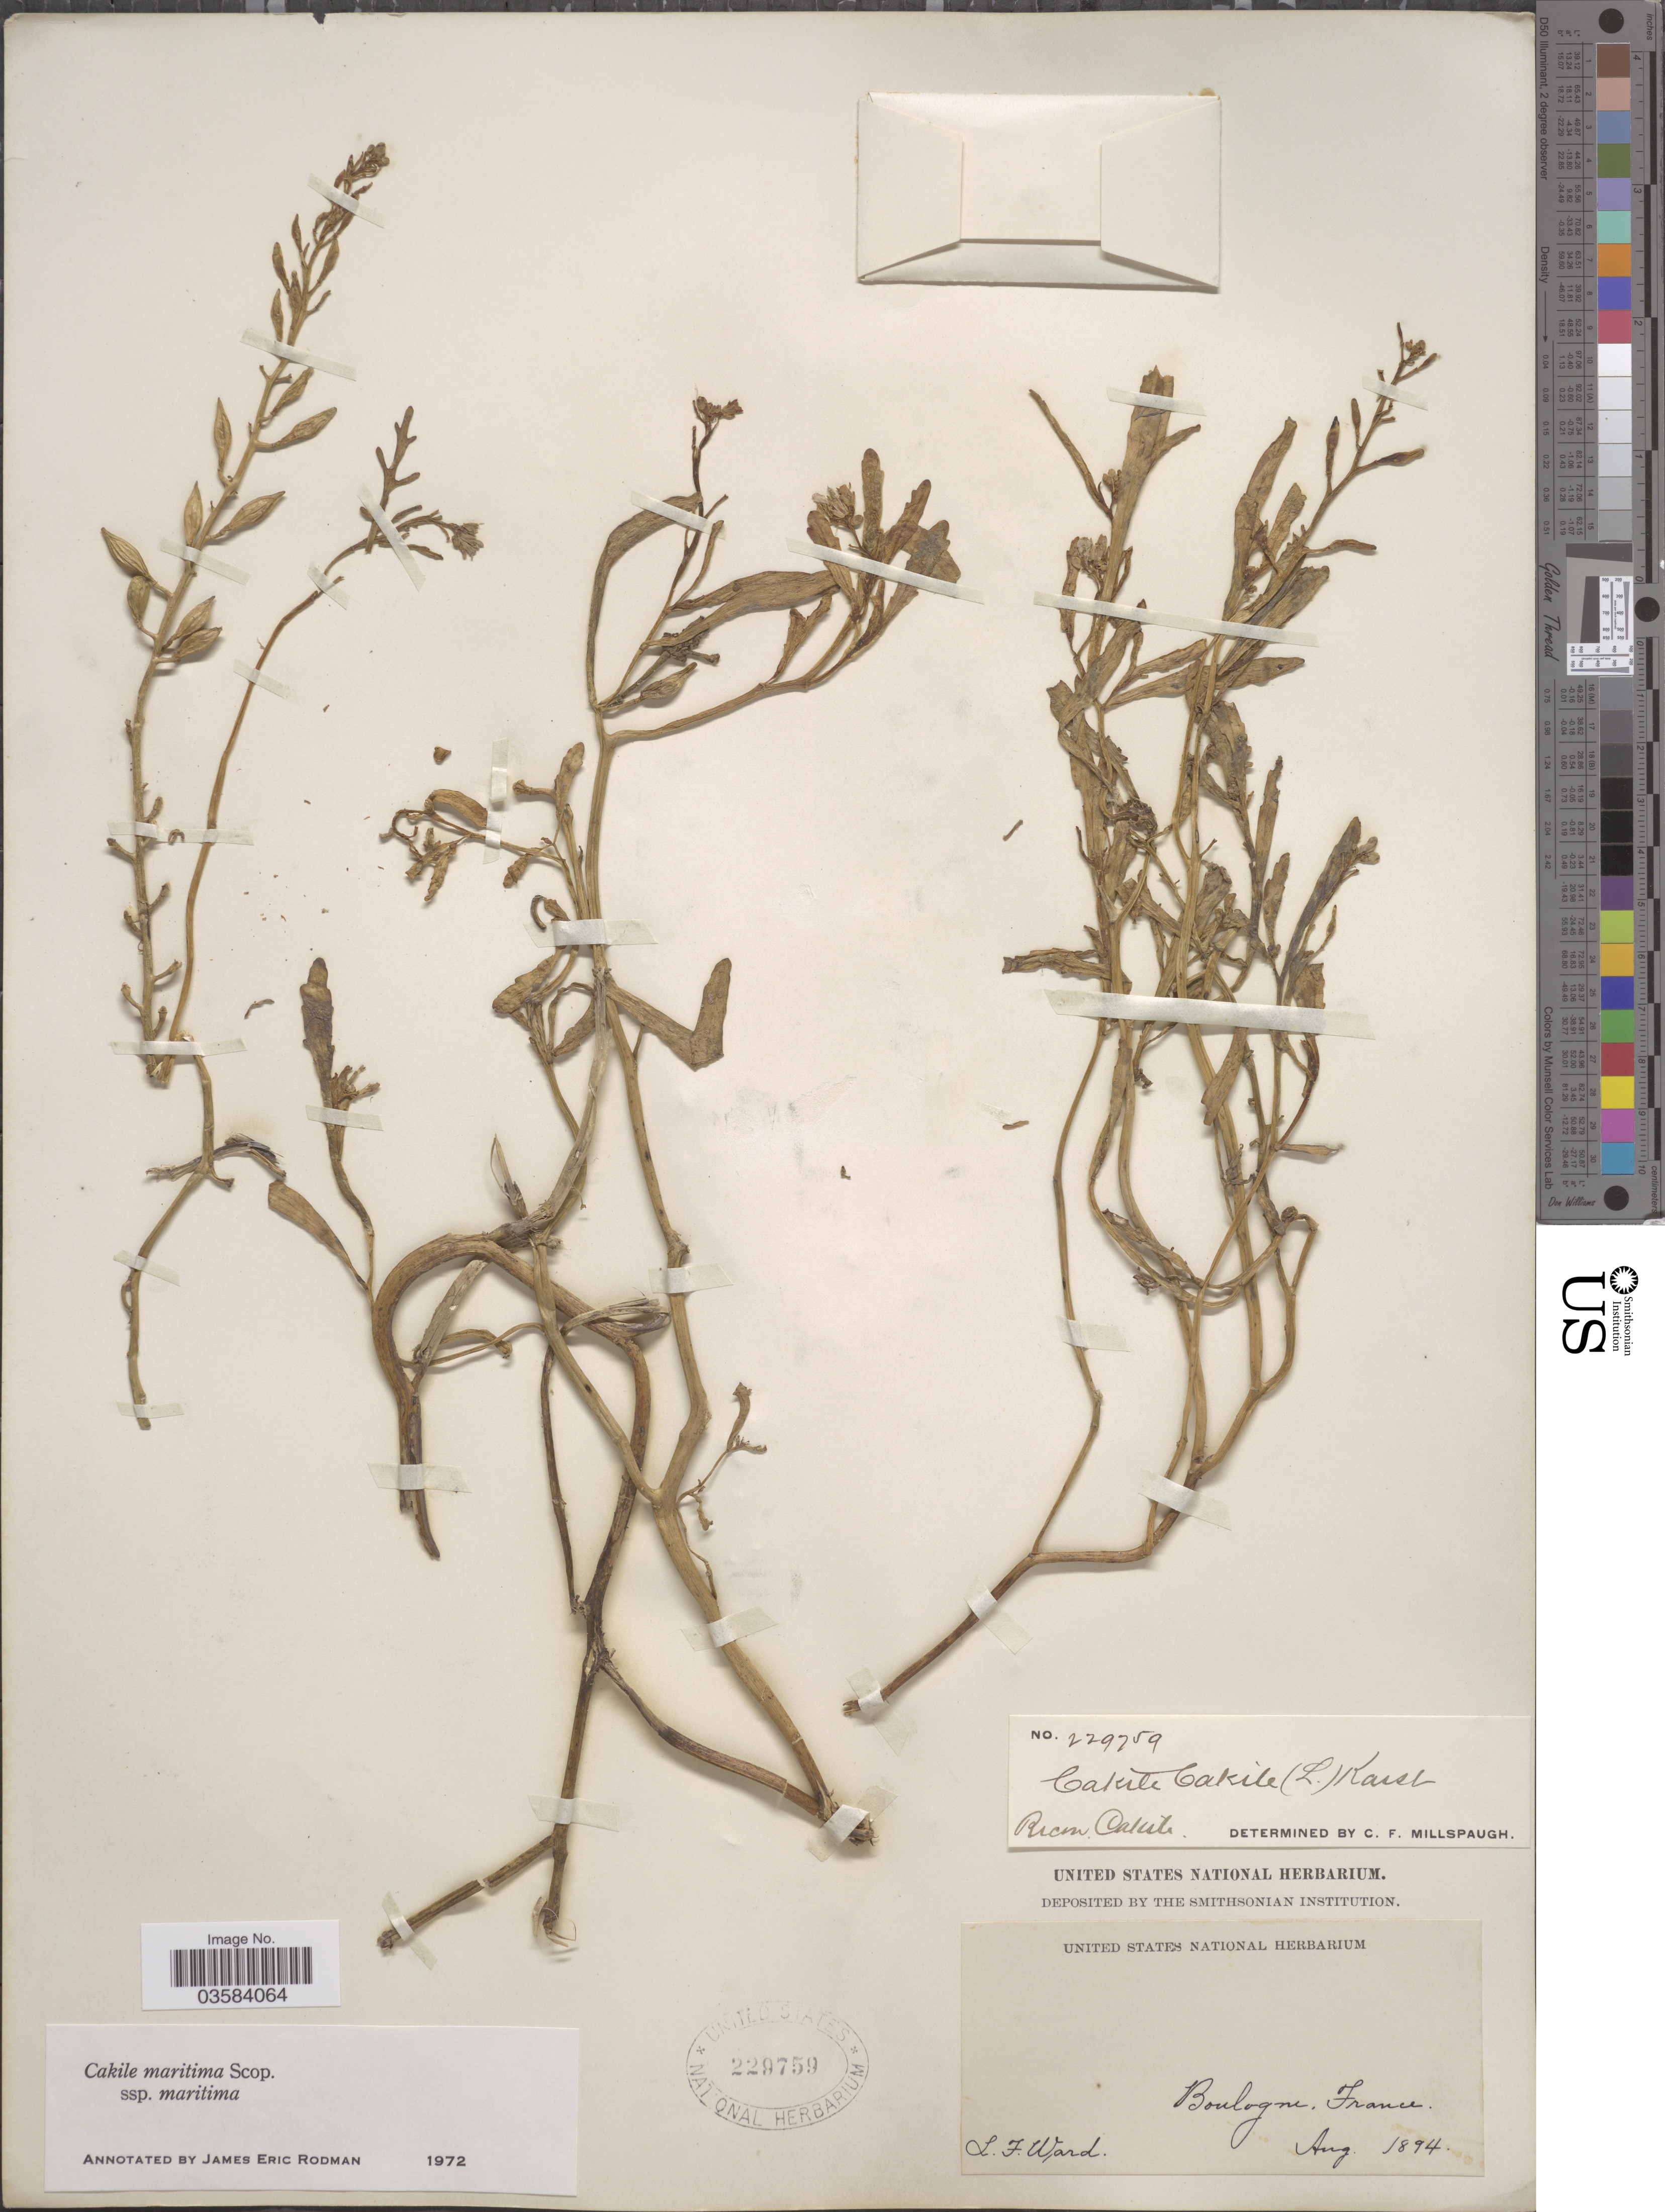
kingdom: Plantae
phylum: Tracheophyta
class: Magnoliopsida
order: Brassicales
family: Brassicaceae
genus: Cakile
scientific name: Cakile maritima subsp. maritima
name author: Scop.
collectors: L. Ward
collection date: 1894-08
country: France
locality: Boulogne.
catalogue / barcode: US 229759